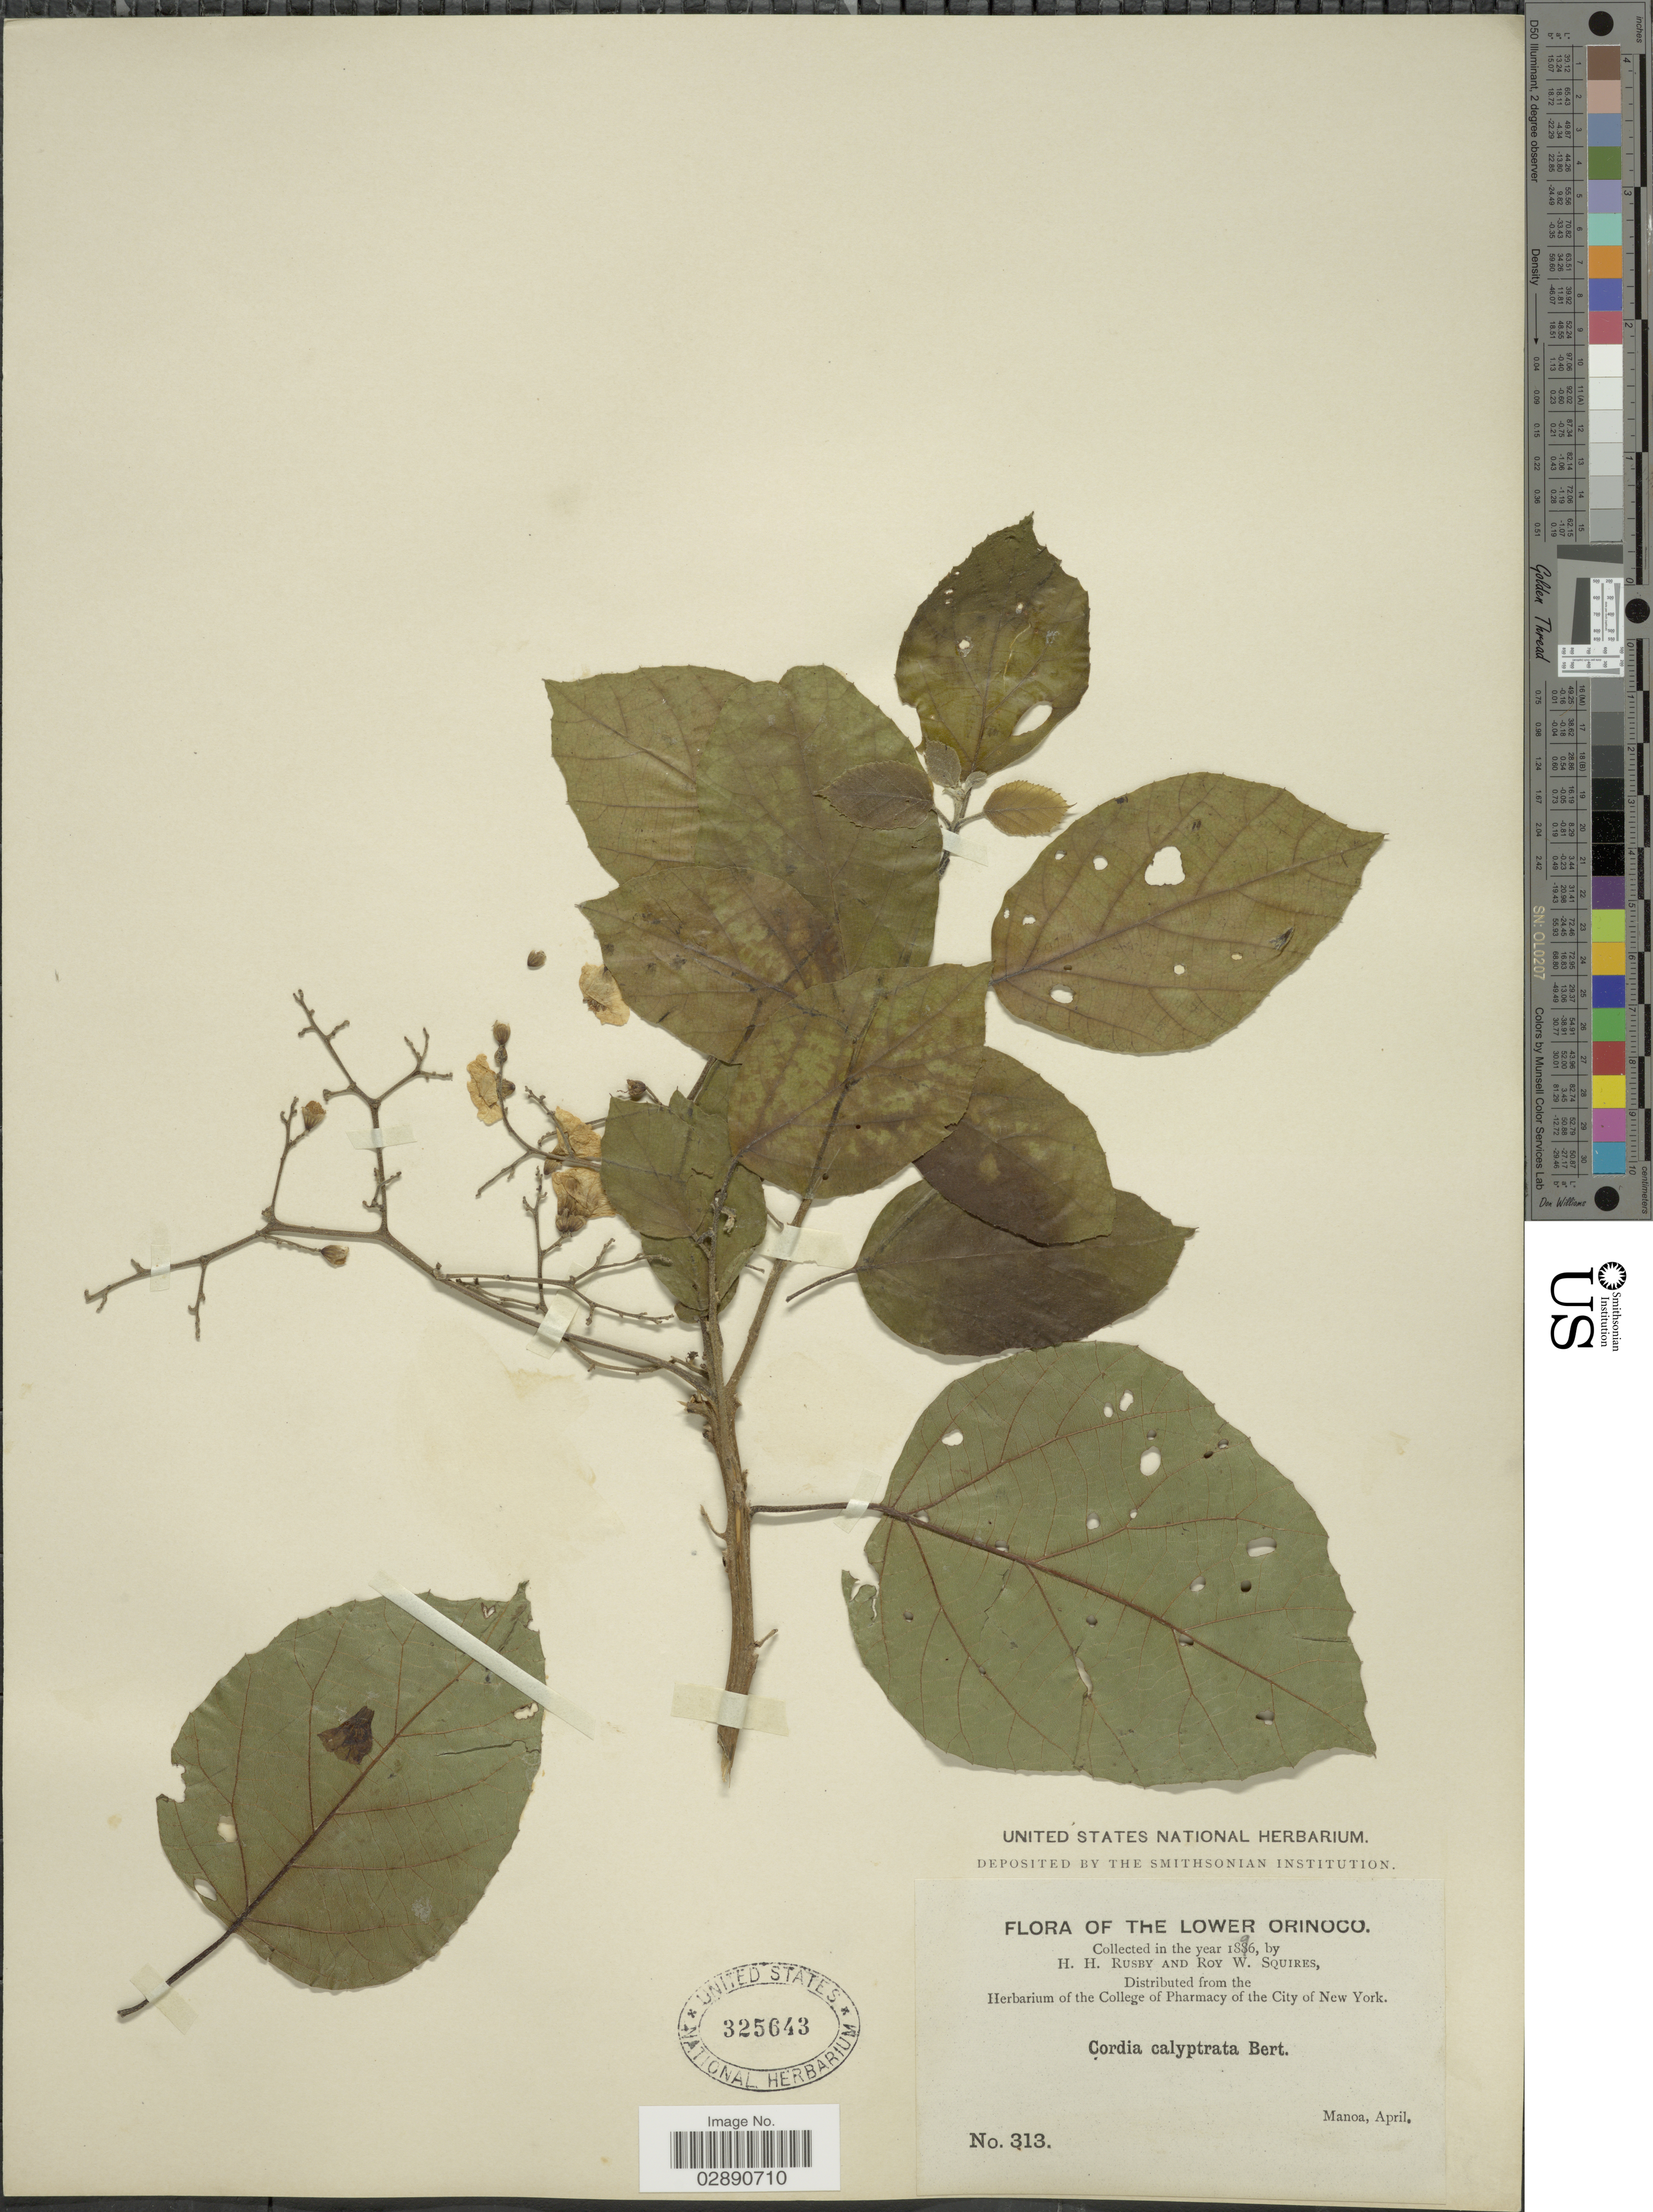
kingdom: Plantae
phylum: Tracheophyta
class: Magnoliopsida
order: Boraginales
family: Cordiaceae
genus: Cordia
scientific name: Cordia dentata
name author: Poir.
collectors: H. H. Rusby & R. Squires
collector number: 313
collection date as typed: April 1896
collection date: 1896-04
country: Venezuela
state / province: Delta Amacuro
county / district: Antonio Díaz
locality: Lower Orinoco, Manoa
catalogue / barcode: US 325643